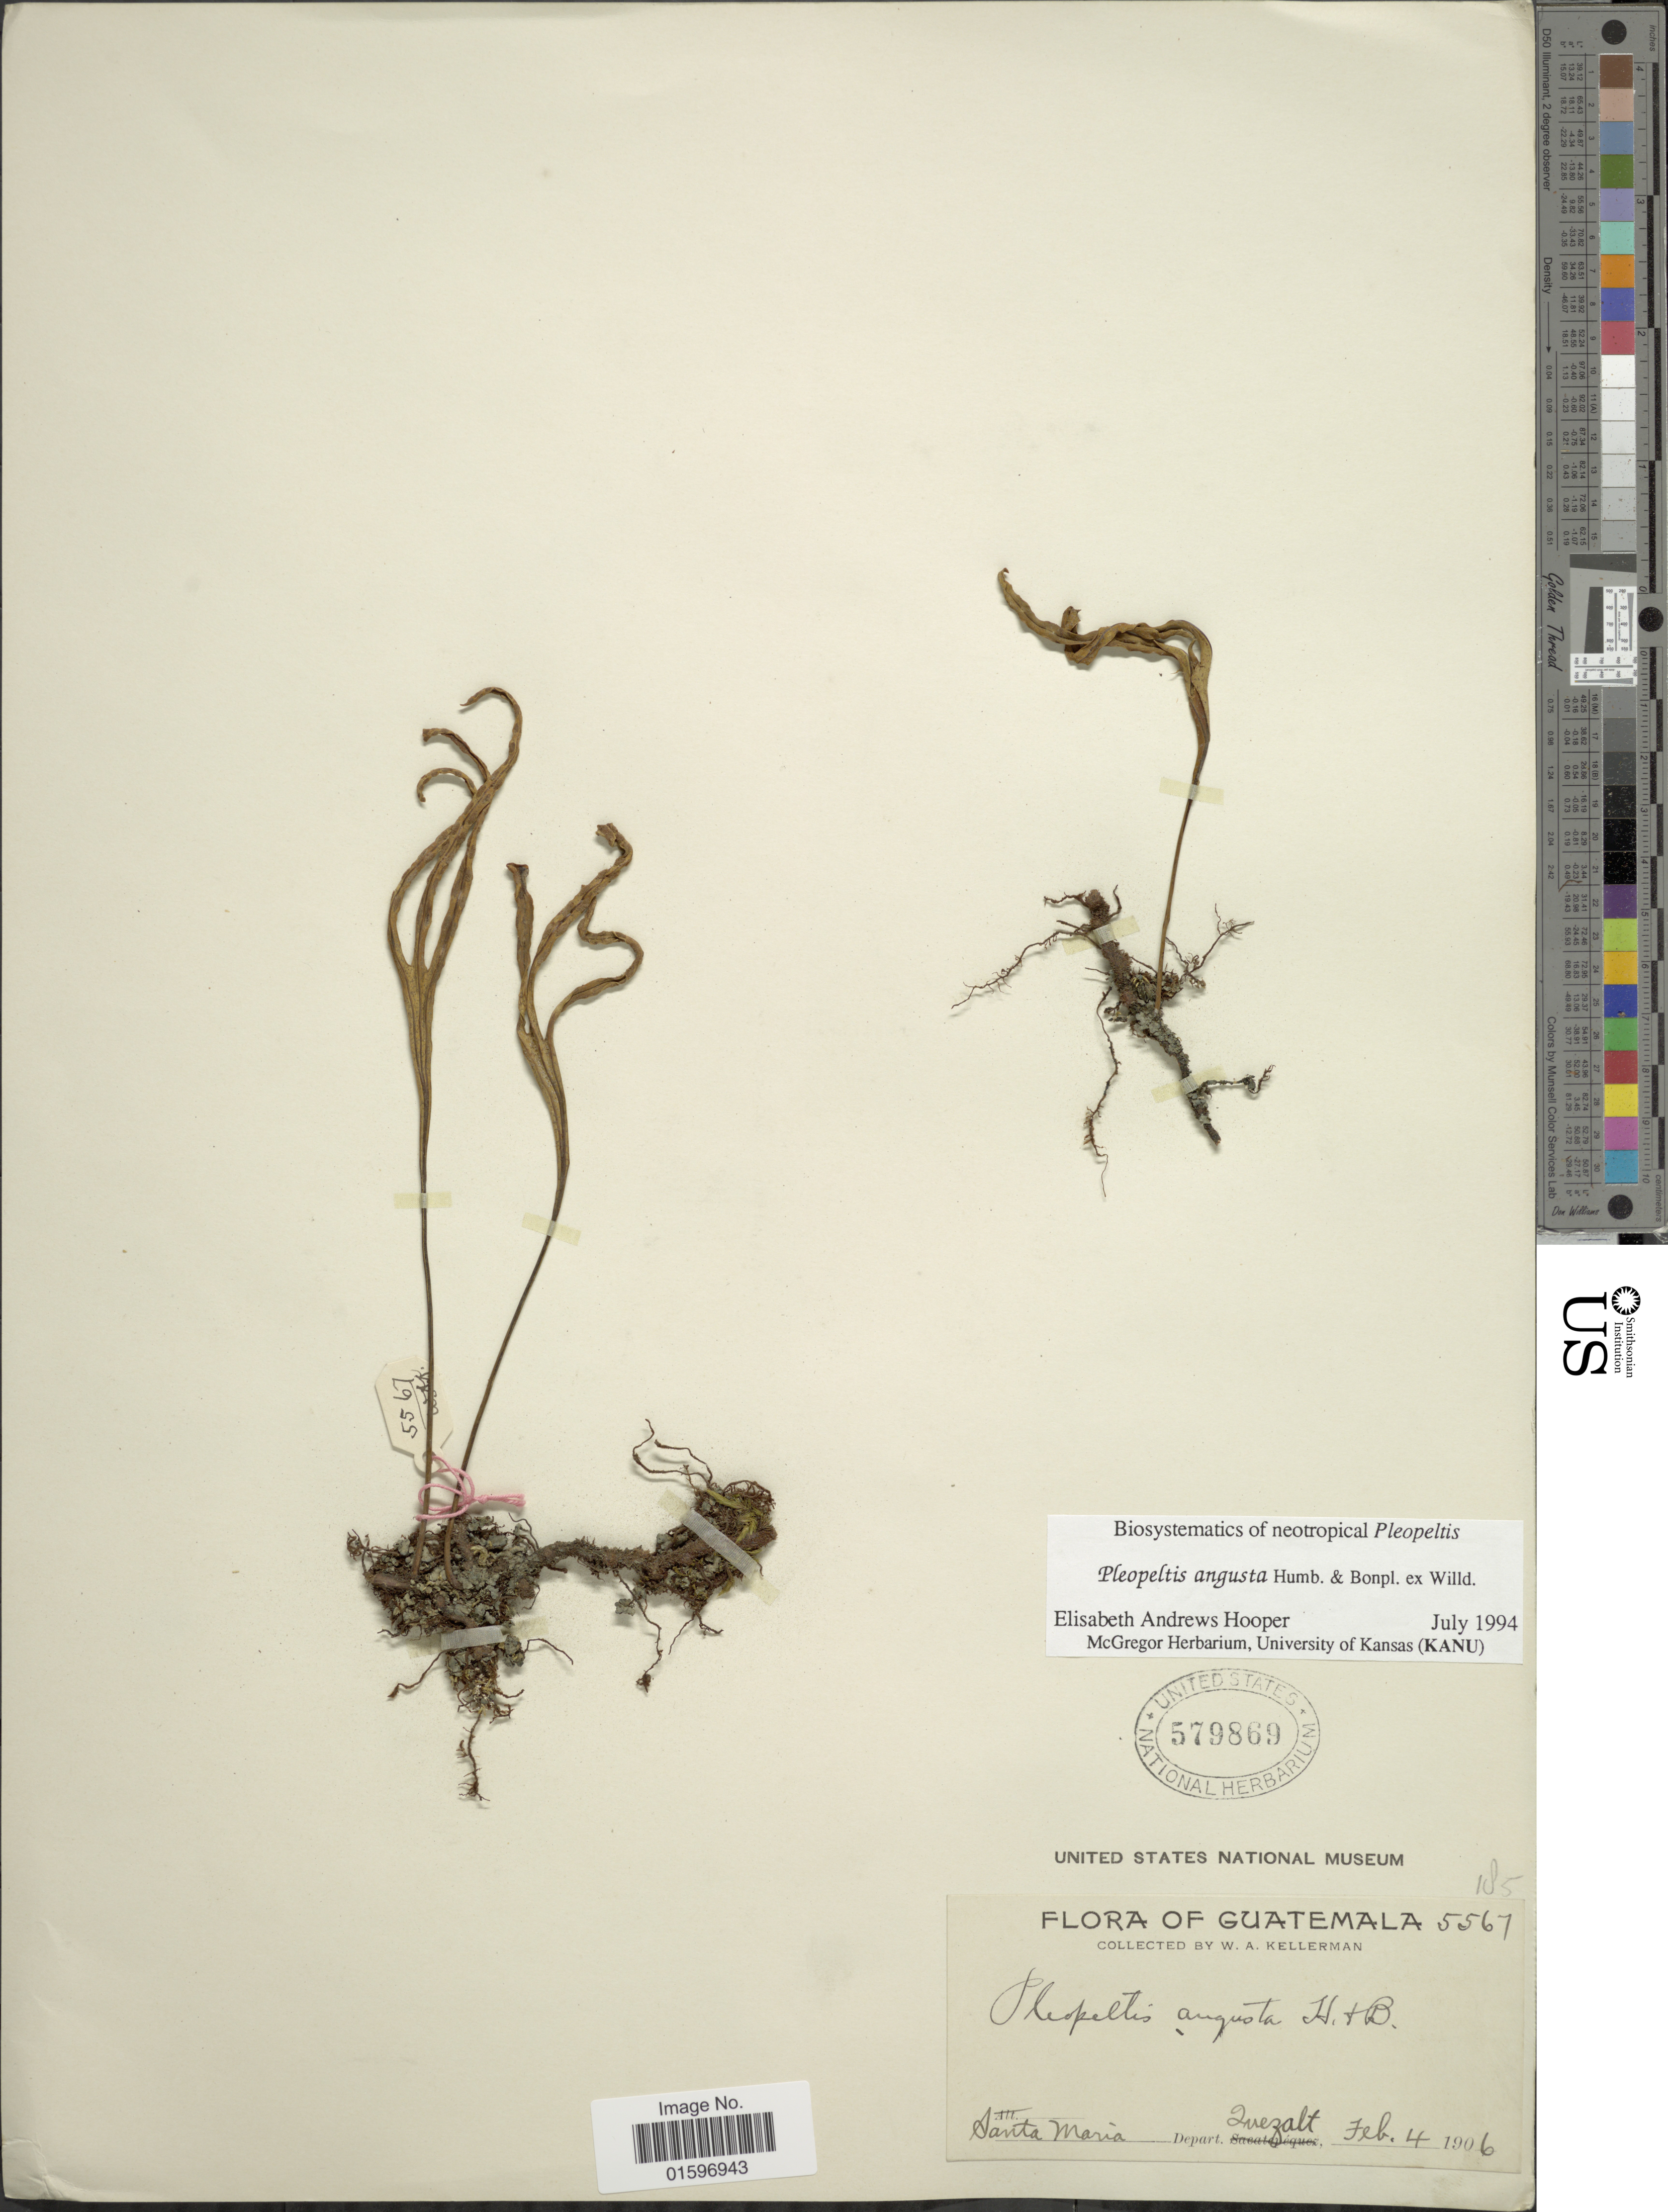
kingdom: Plantae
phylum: Tracheophyta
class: Polypodiopsida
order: Polypodiales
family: Polypodiaceae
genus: Pleopeltis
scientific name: Pleopeltis angusta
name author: Humb. & Bonap. ex Willd.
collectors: W. Kellerman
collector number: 5567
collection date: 1906-02-04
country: Guatemala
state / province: Quetzaltenango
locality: Santa Maria. Depart. Quezalt.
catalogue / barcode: US 579869